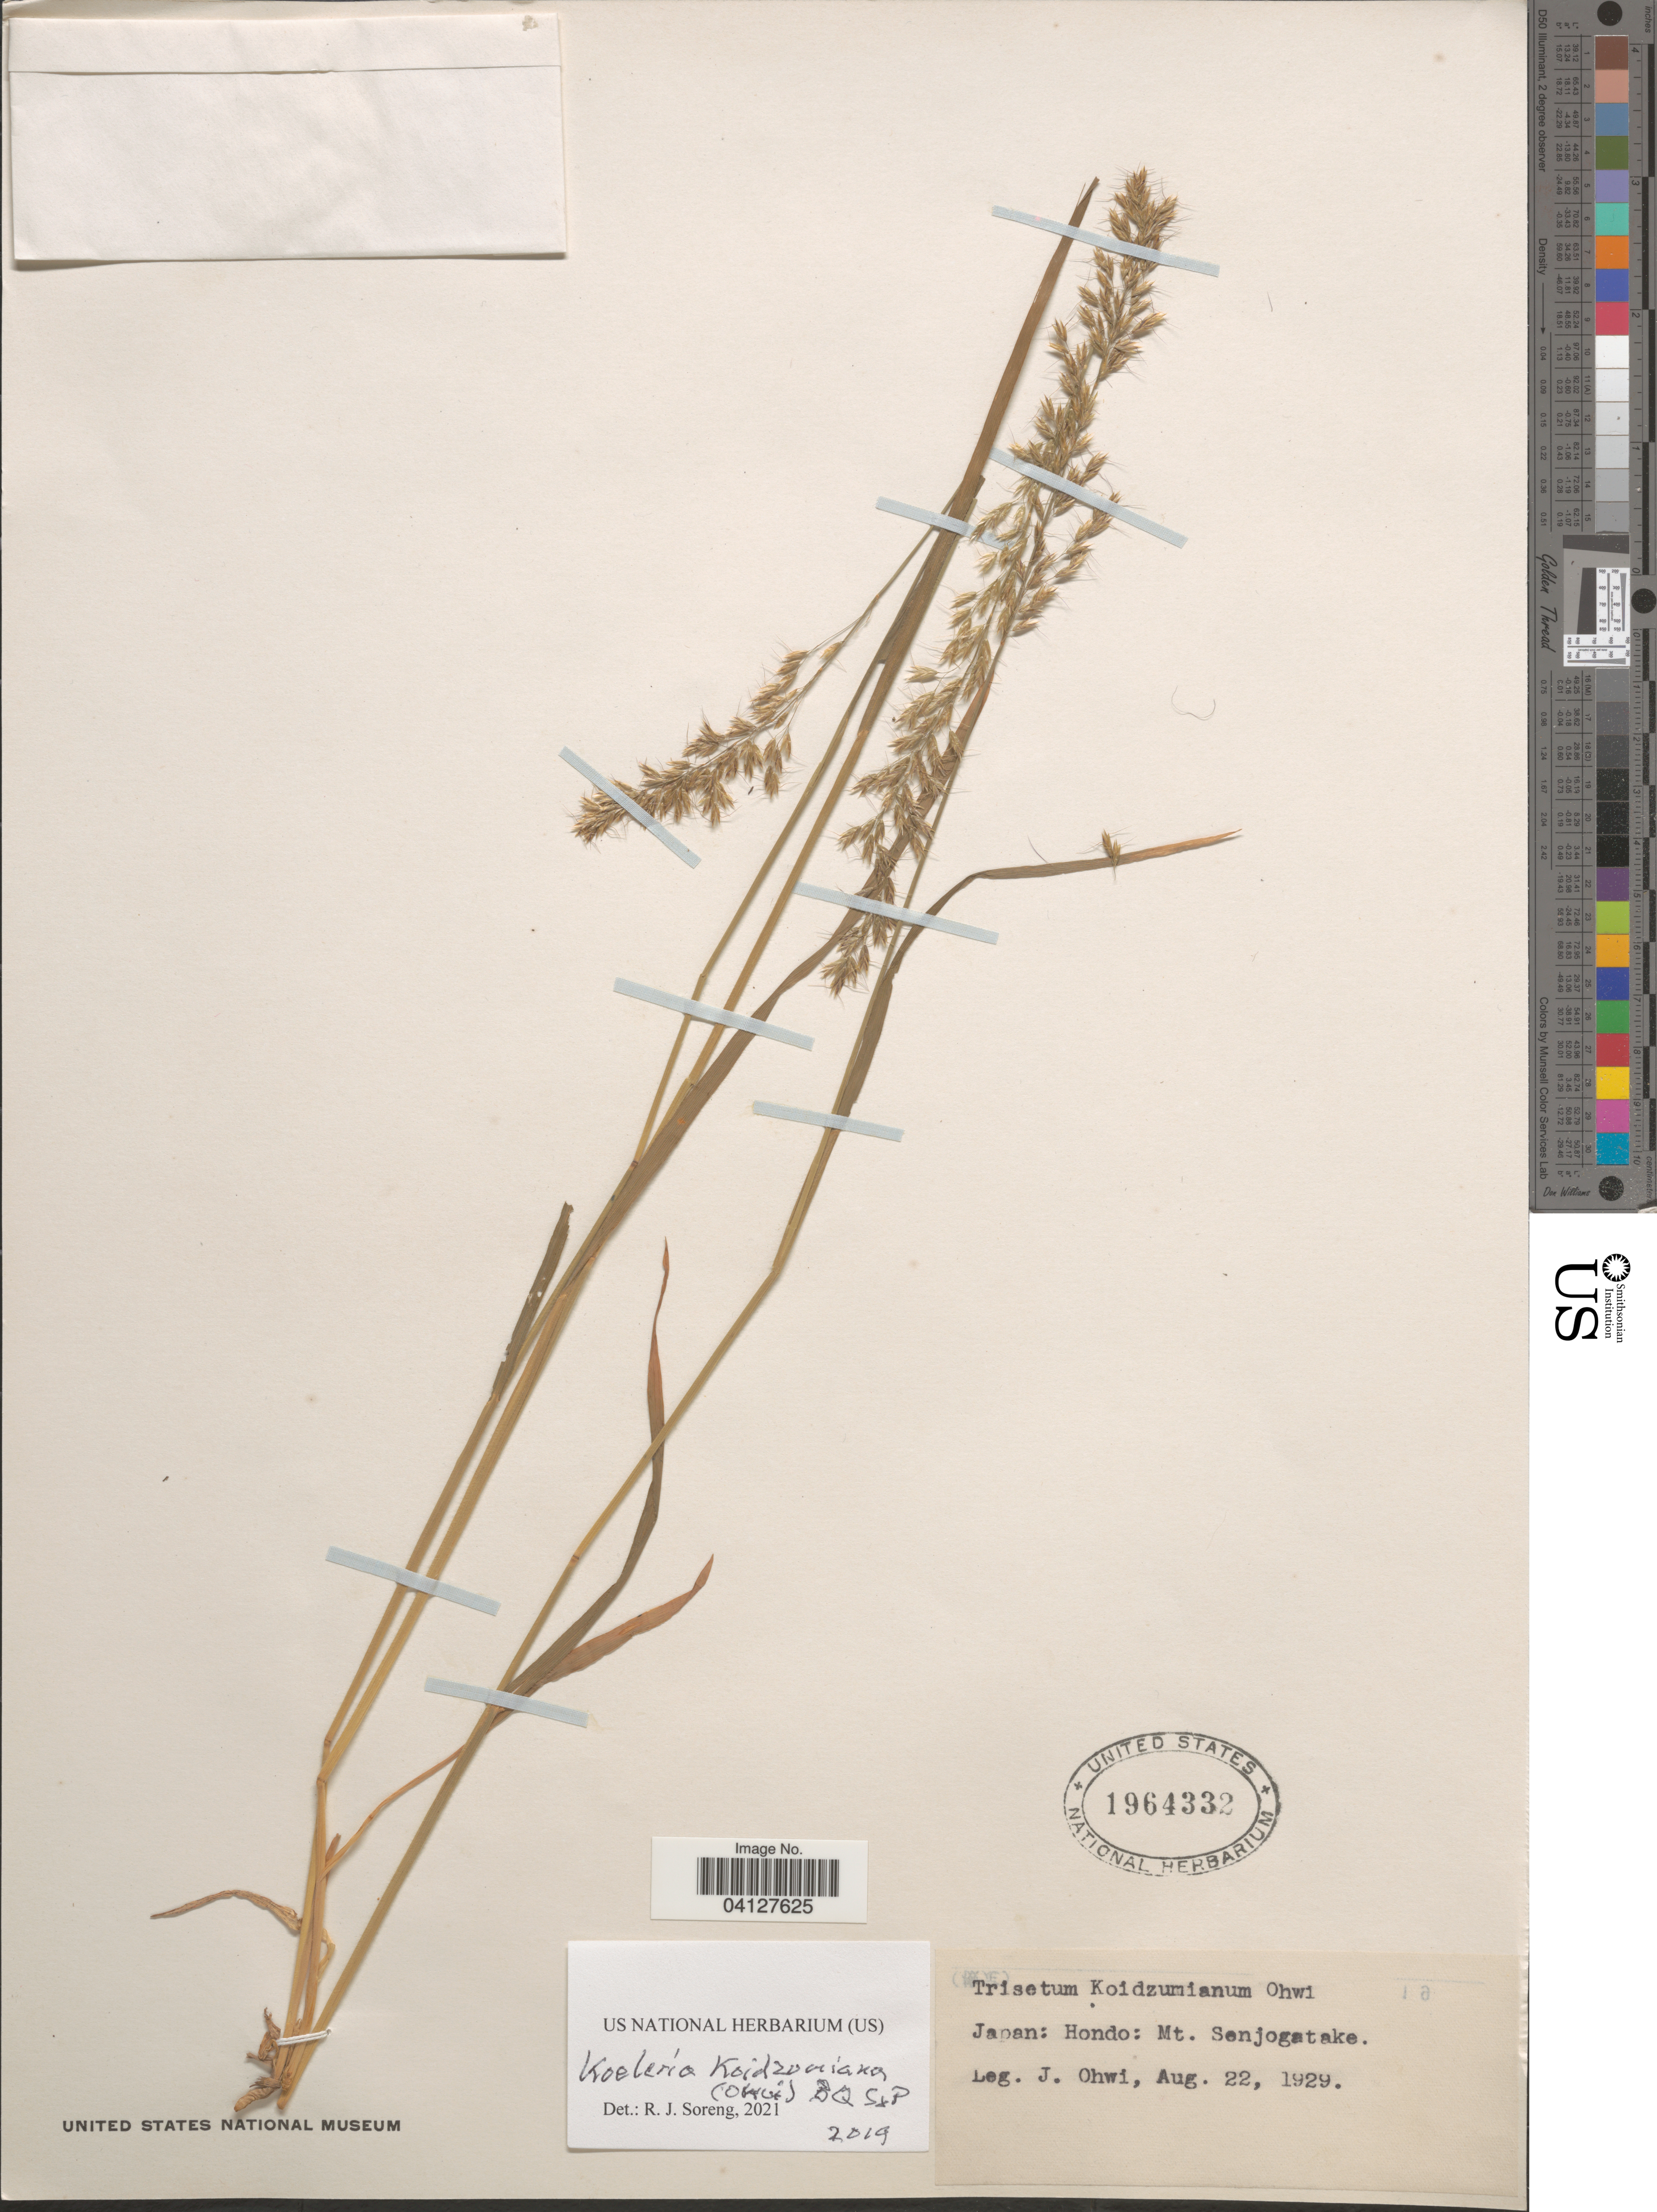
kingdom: Plantae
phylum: Tracheophyta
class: Liliopsida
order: Poales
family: Poaceae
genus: Koeleria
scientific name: Koeleria koidzumiana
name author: (Ohwi) Barberá et al.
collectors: J. Ohwi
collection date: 1929-08-22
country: Japan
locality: Hondo: Mt. Sonjogatake.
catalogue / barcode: US 1964332